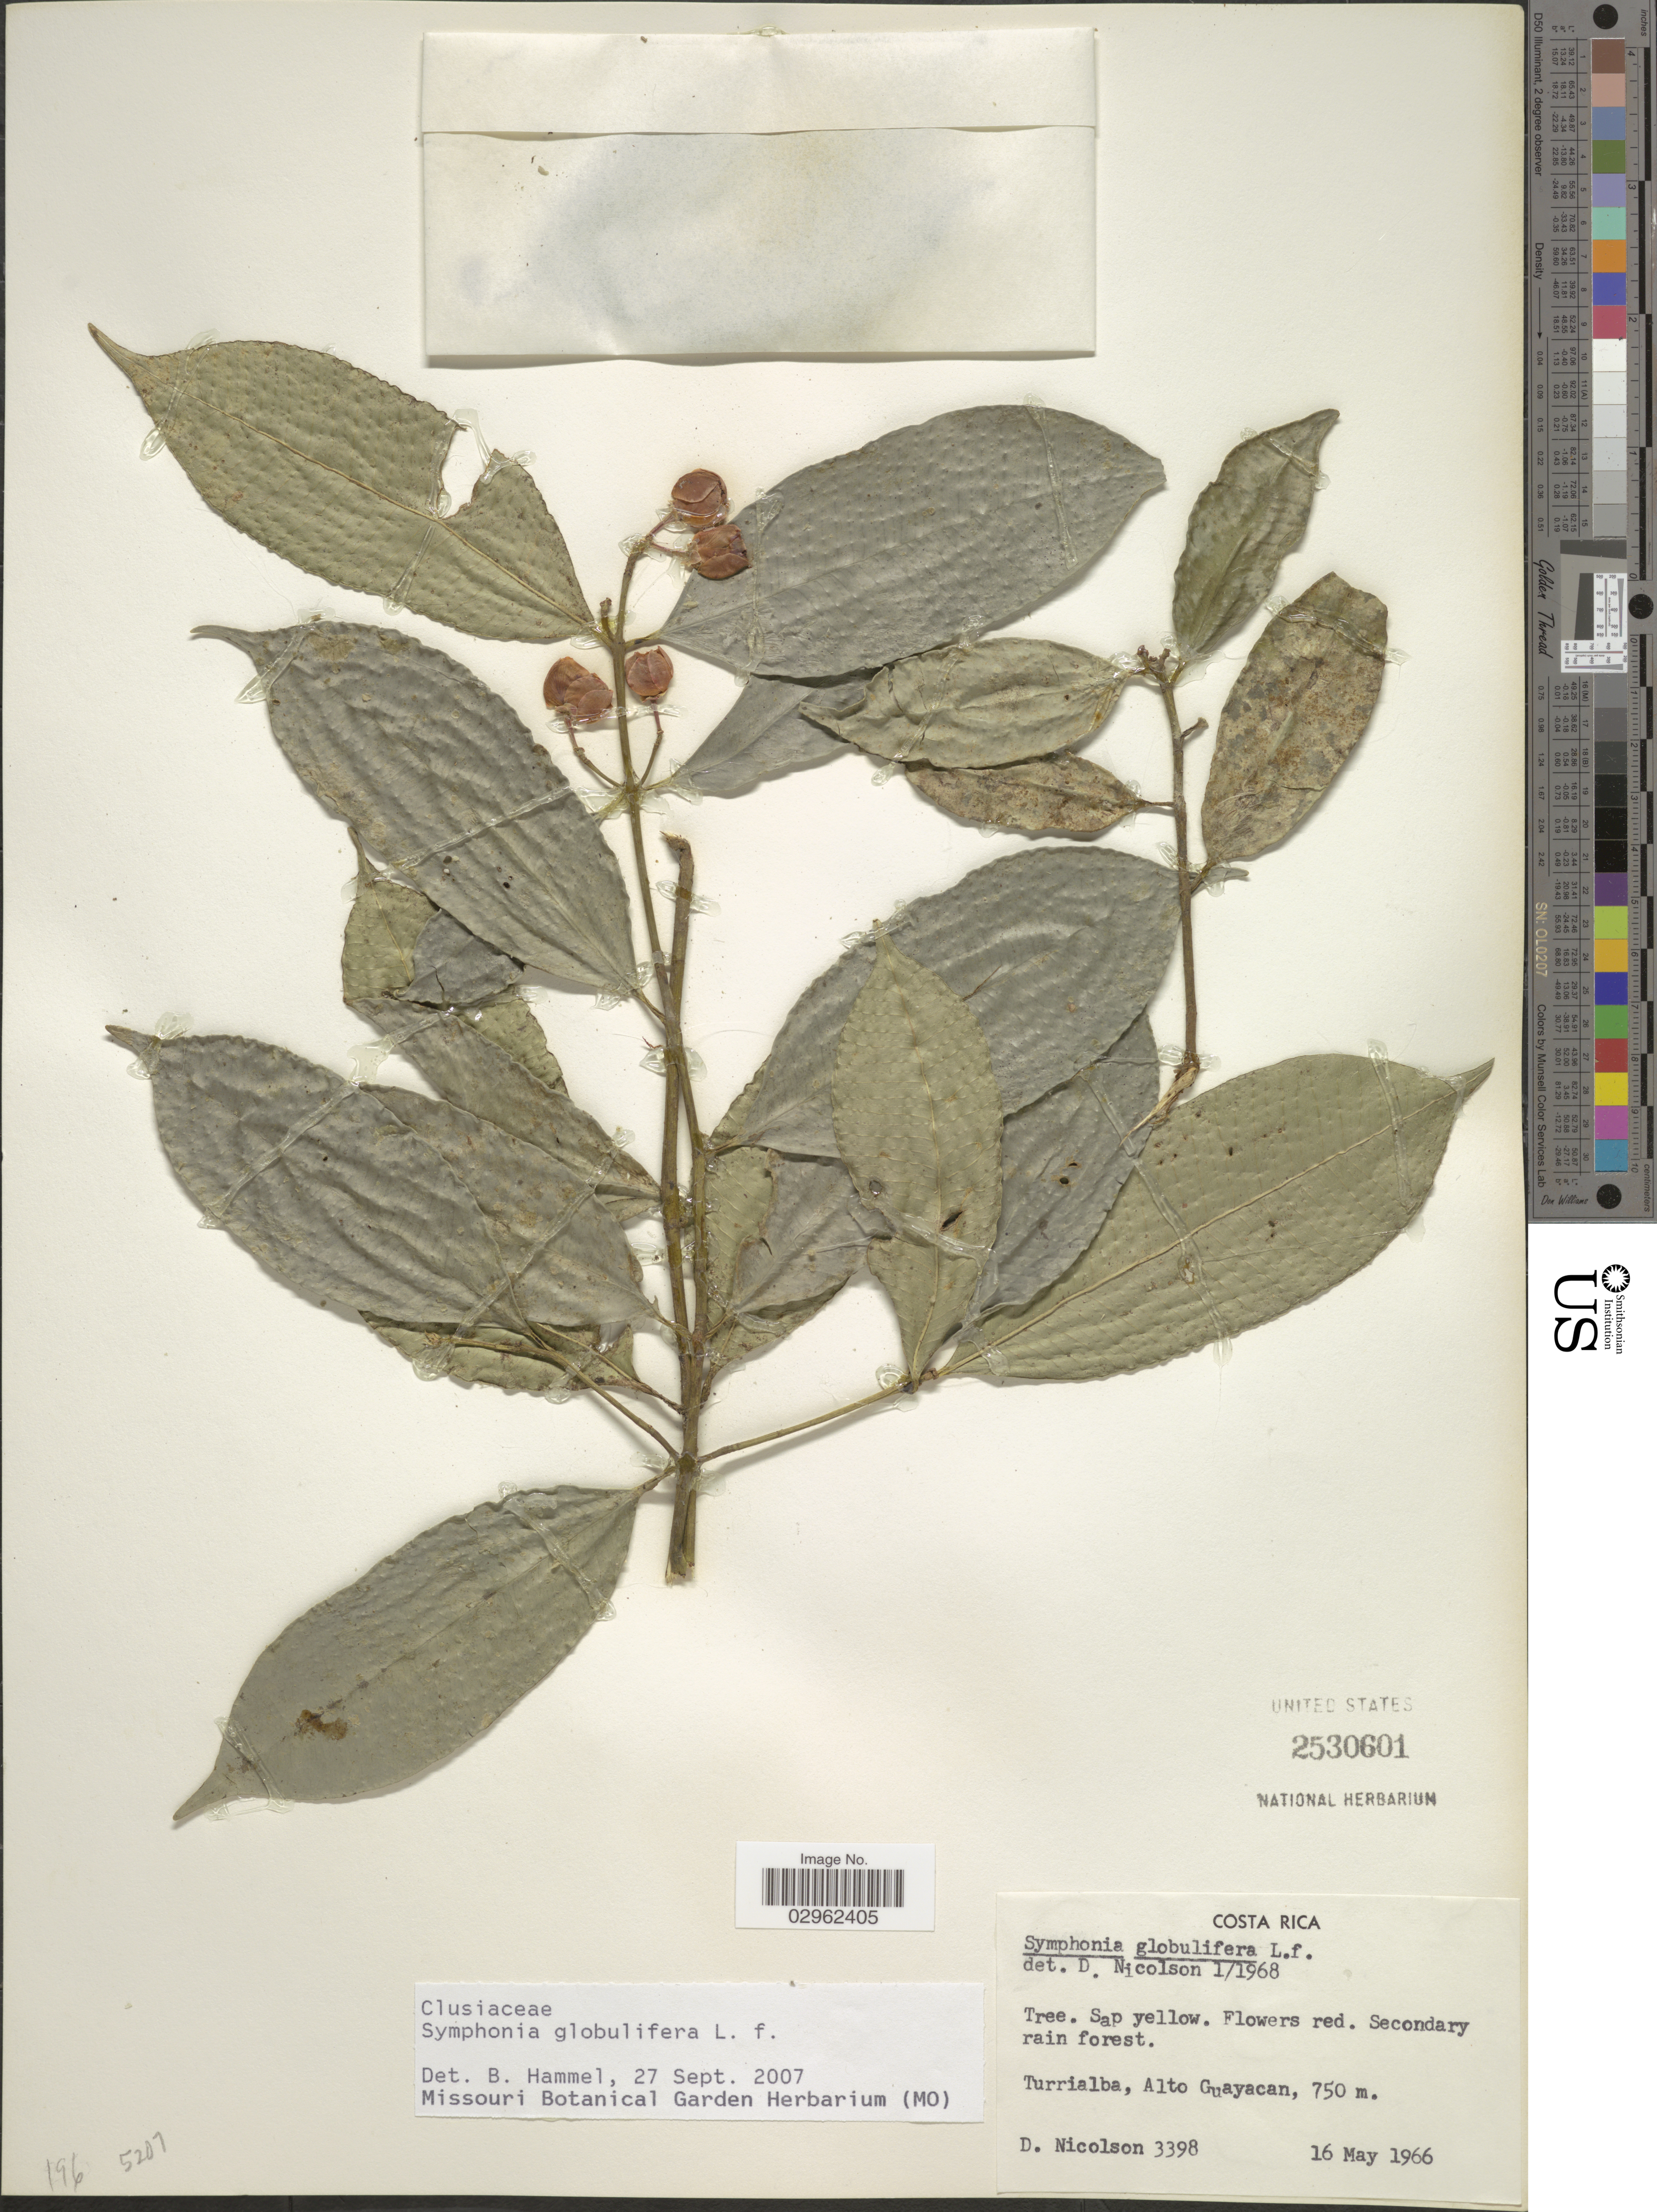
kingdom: Plantae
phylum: Tracheophyta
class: Magnoliopsida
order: Malpighiales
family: Clusiaceae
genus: Symphonia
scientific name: Symphonia globulifera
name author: L. f.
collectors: D. H. Nicolson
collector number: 3398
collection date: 1966-05-16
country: Costa Rica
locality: Turrialba, Alto Guayacan.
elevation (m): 750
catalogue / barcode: US 2530601